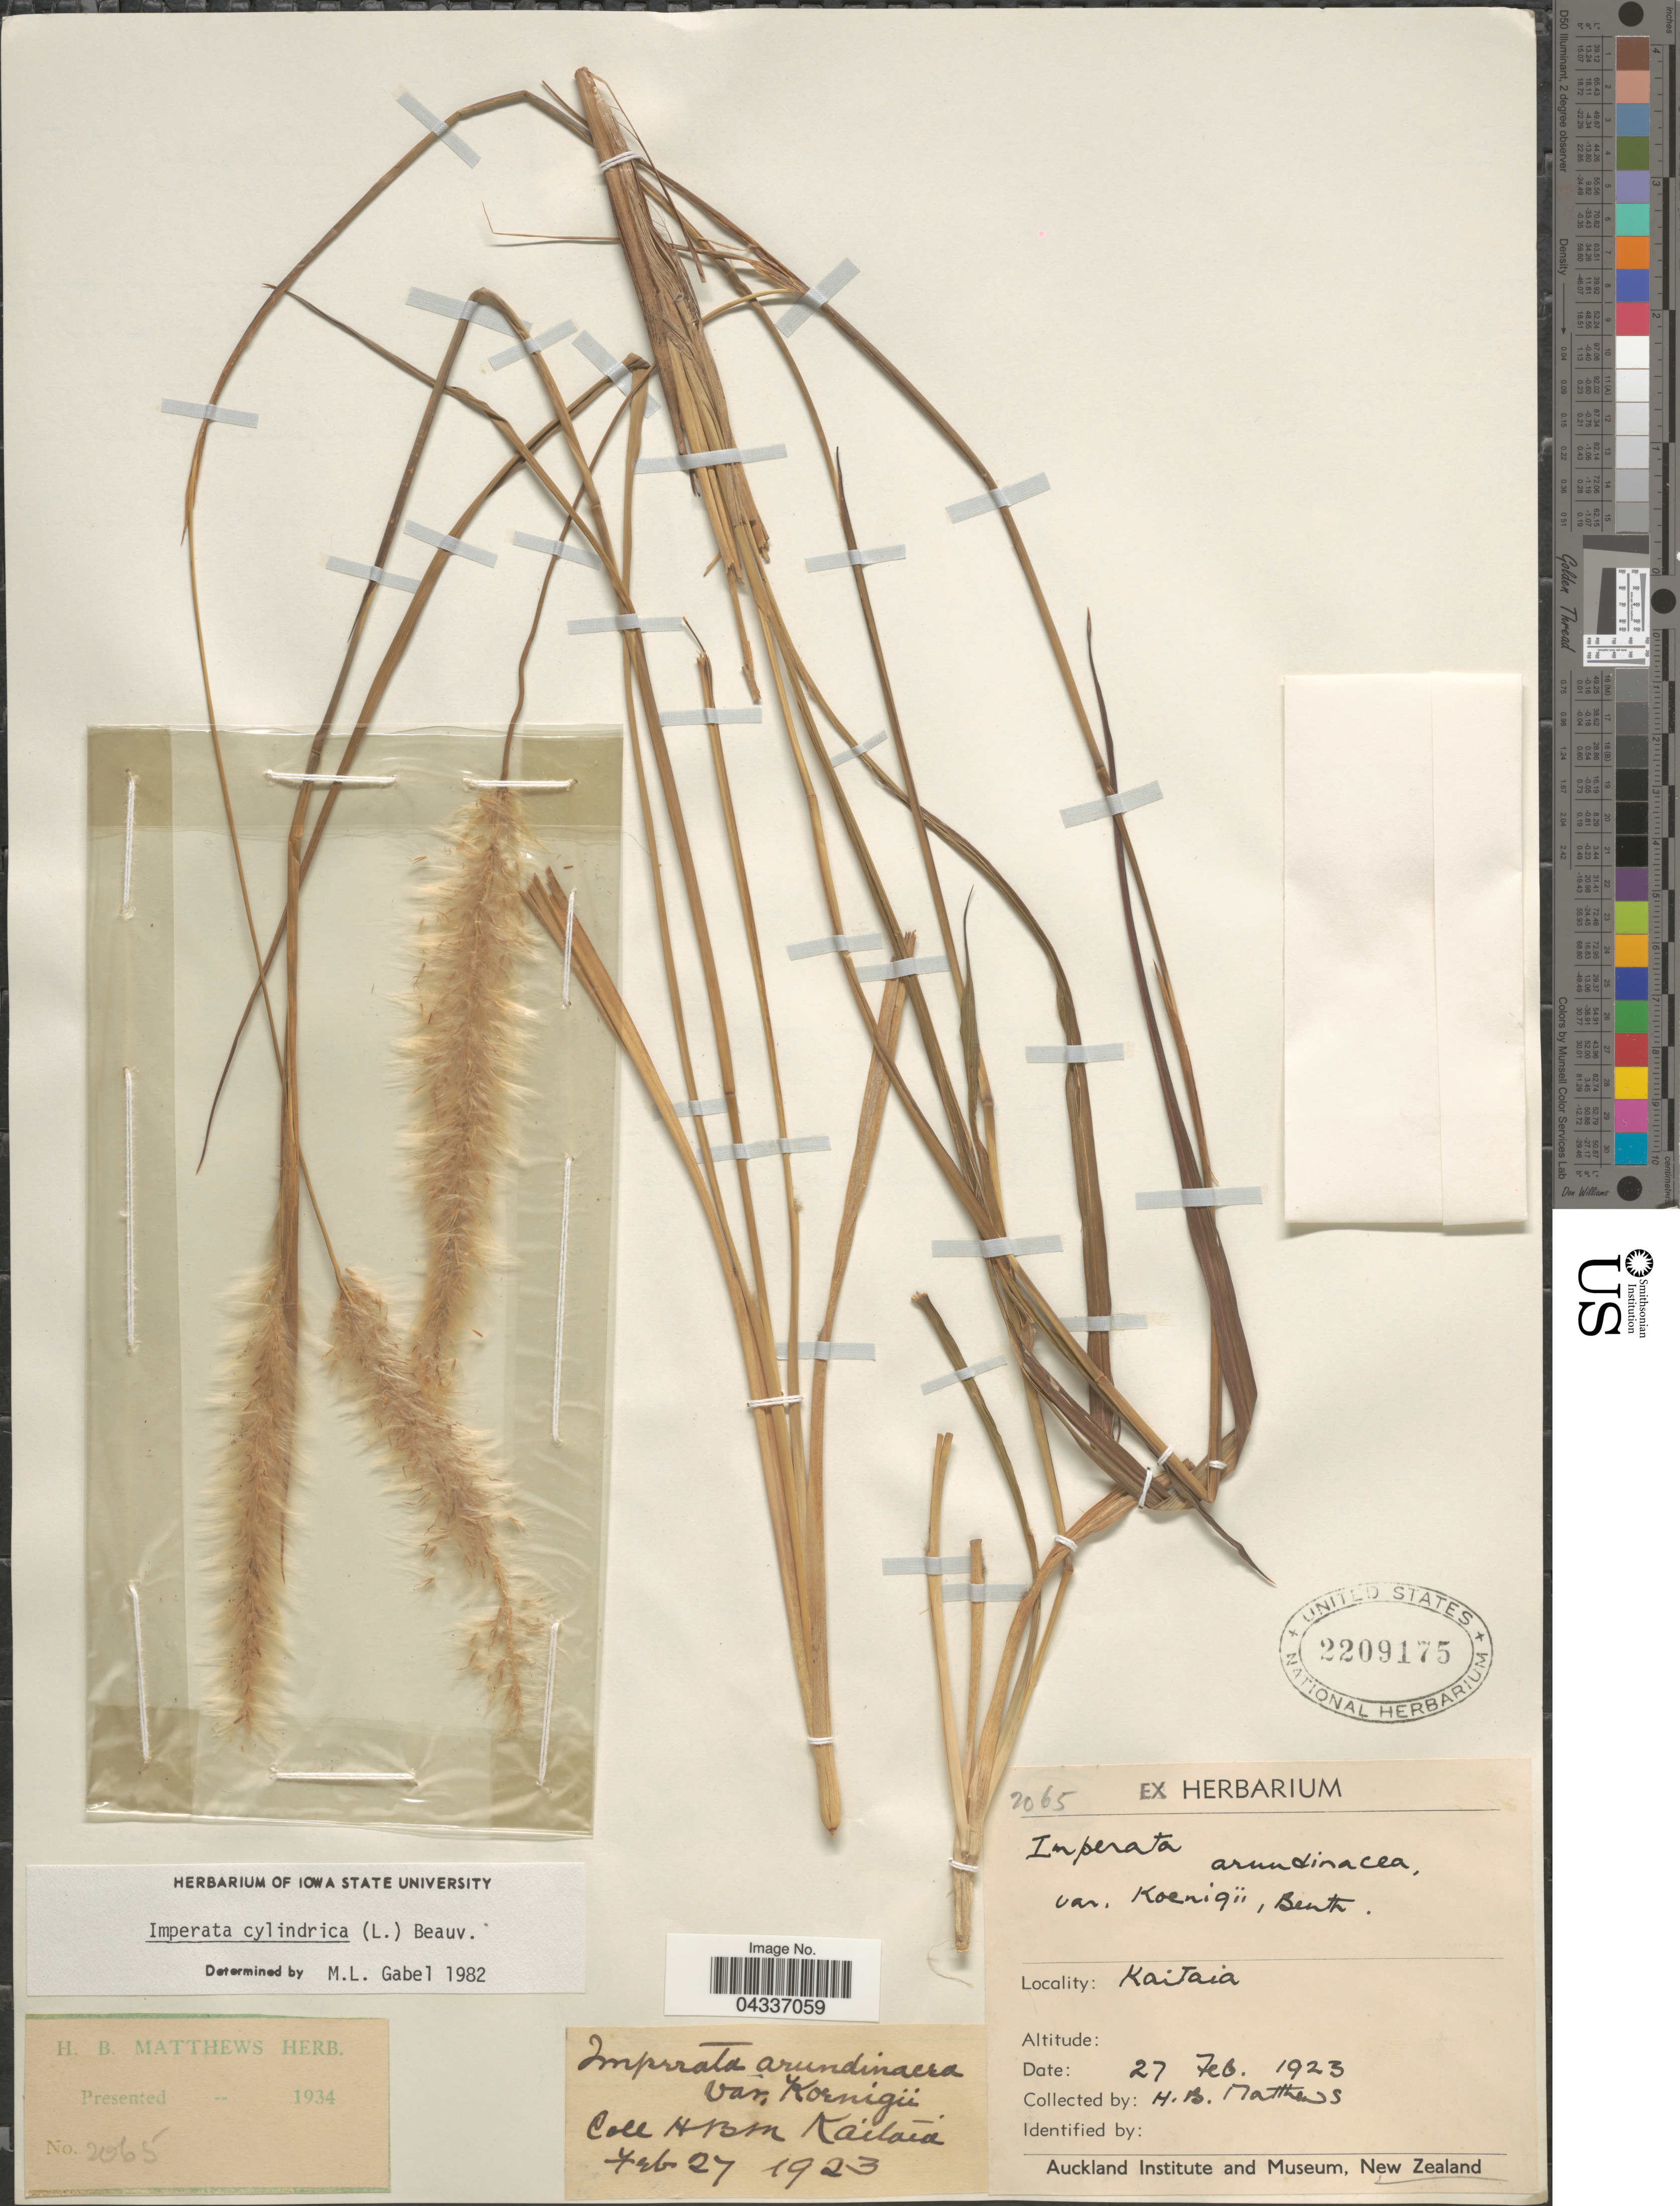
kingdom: Plantae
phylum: Tracheophyta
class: Liliopsida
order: Poales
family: Poaceae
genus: Imperata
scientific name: Imperata cylindrica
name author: (L.) P. Beauv.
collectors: H. B. Matthews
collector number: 2065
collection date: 1923-02-27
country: New Zealand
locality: Kaitaia.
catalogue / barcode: US 2209175